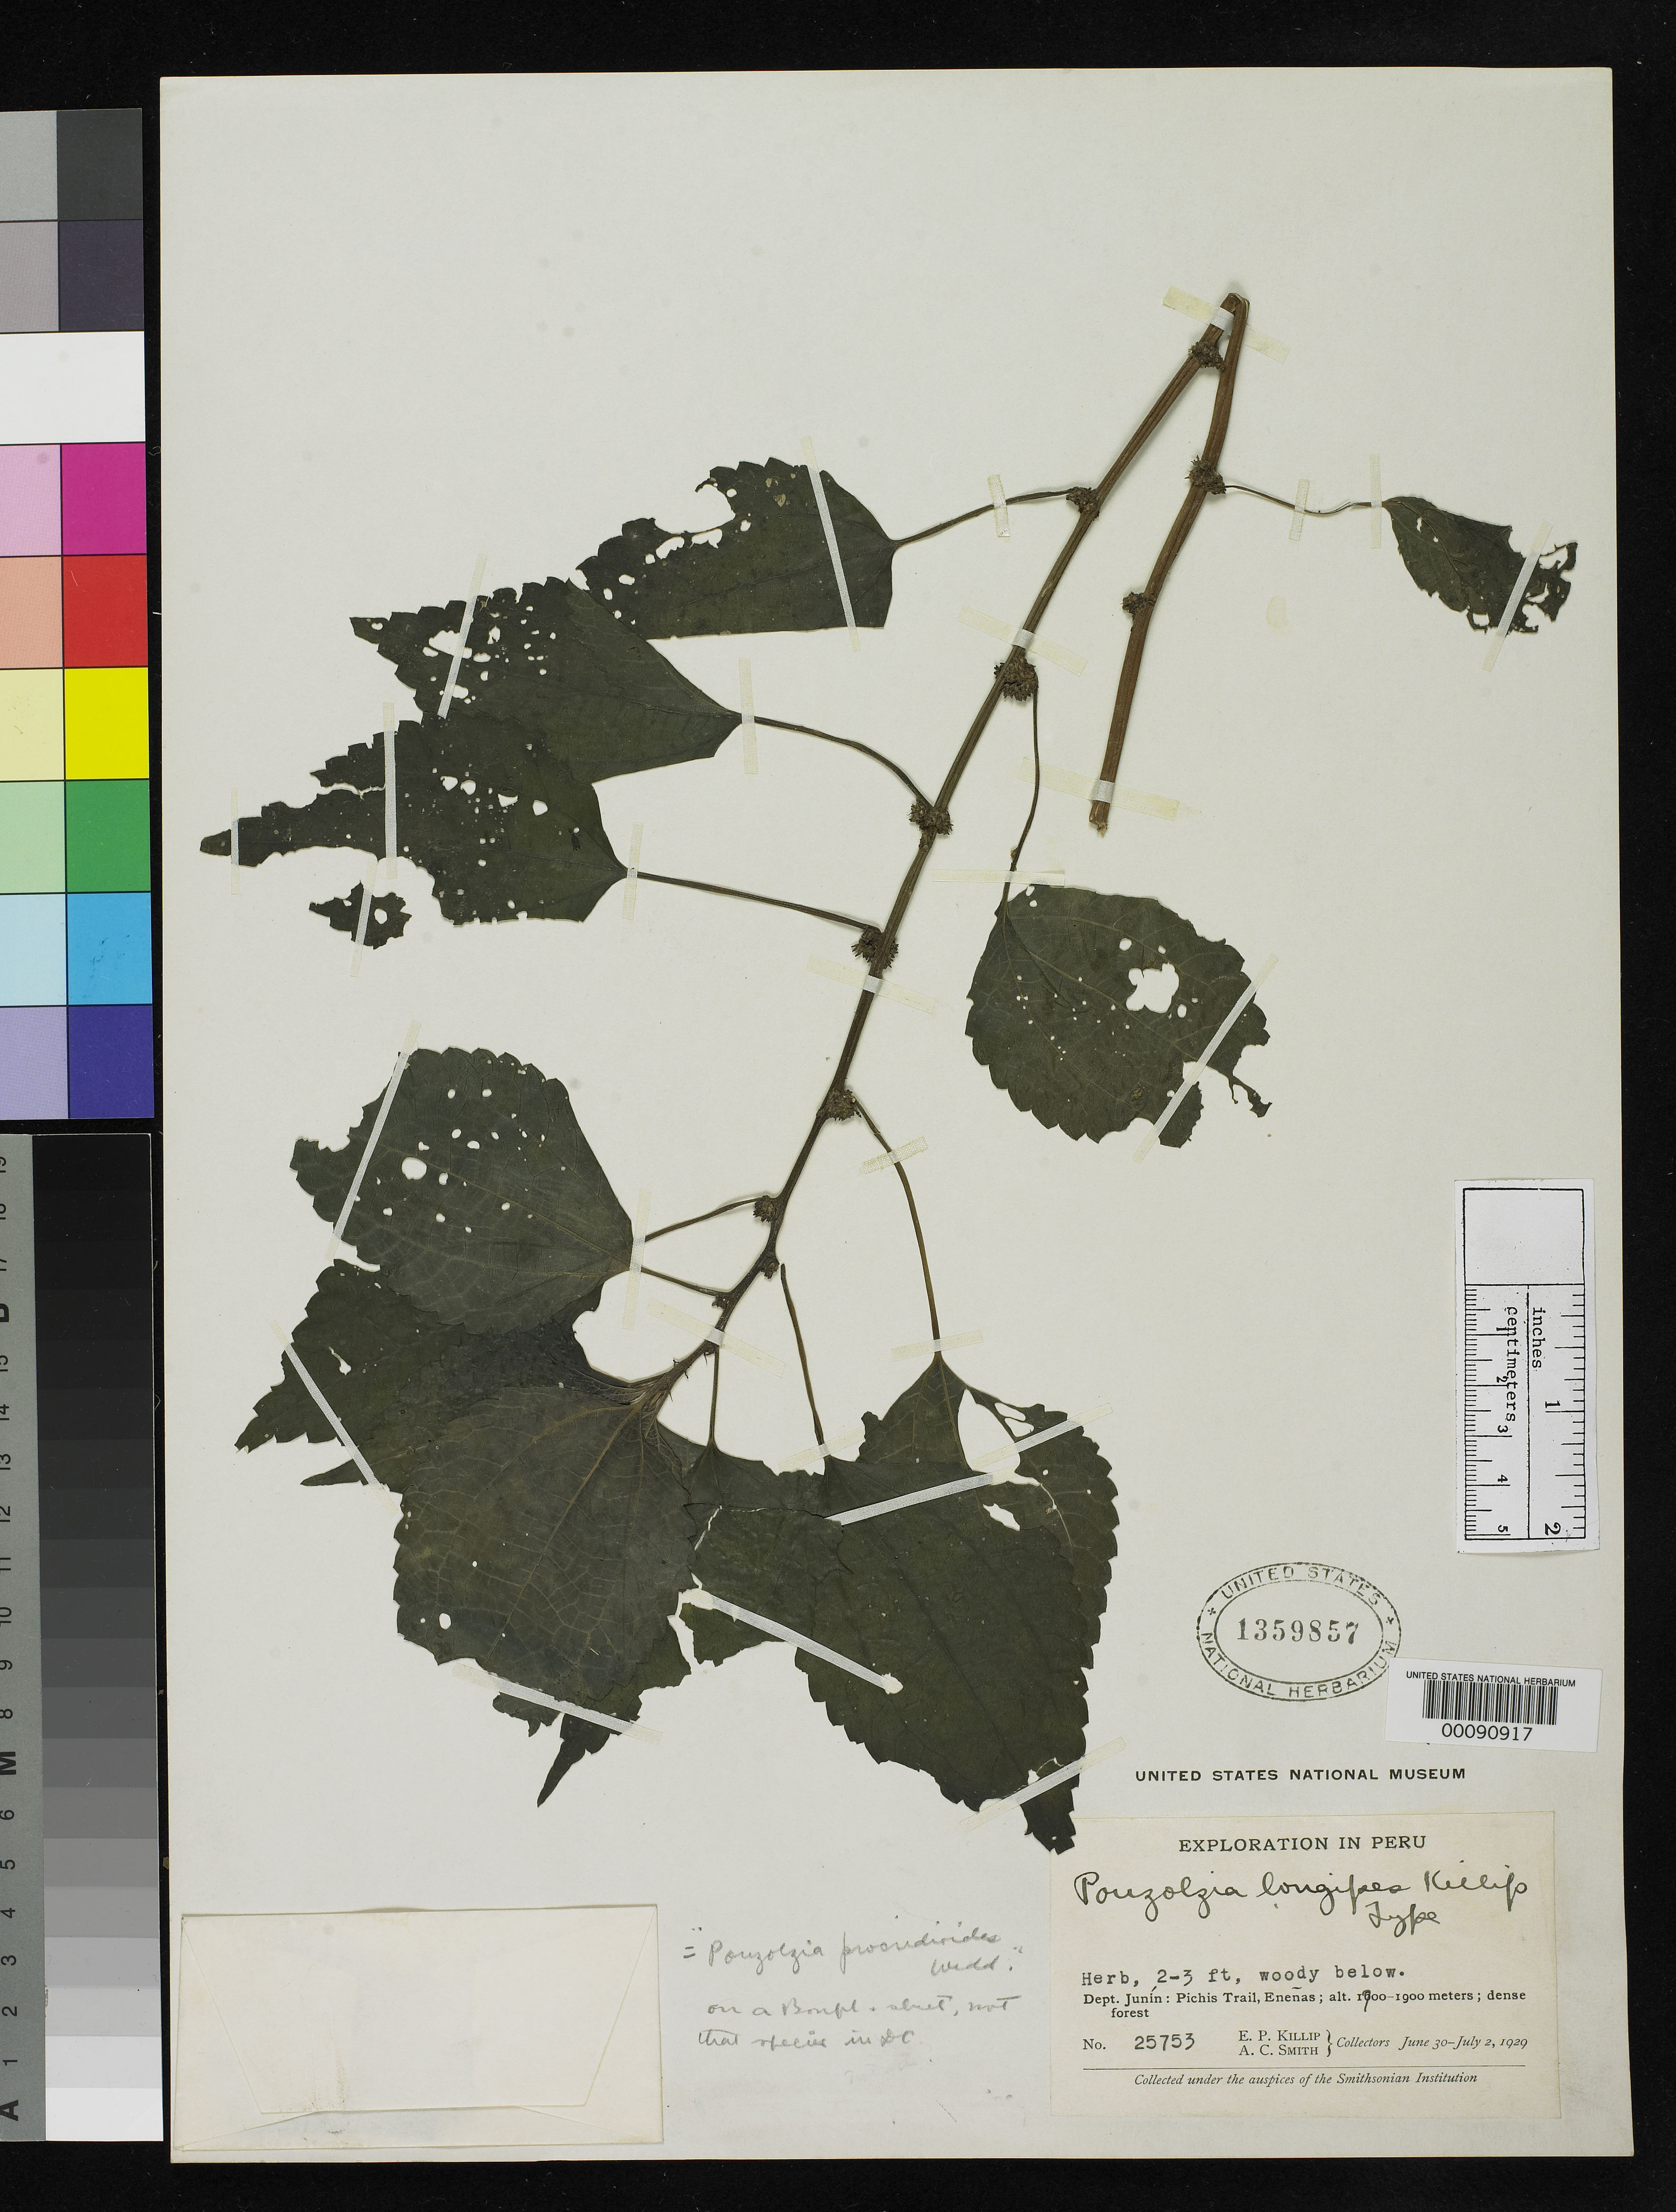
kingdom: Plantae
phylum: Tracheophyta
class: Magnoliopsida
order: Rosales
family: Urticaceae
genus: Pouzolzia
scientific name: Pouzolzia longipes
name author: Killip in J.F. Macbr.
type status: Holotype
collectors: E. P. Killip & A. C. Smith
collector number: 25753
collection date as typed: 30 Jun 1929 to 02 Jul 1929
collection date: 1929-06-30/1929-07-02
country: Peru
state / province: Junín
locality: Pichis Trail, Enenas.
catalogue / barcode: US 1359857